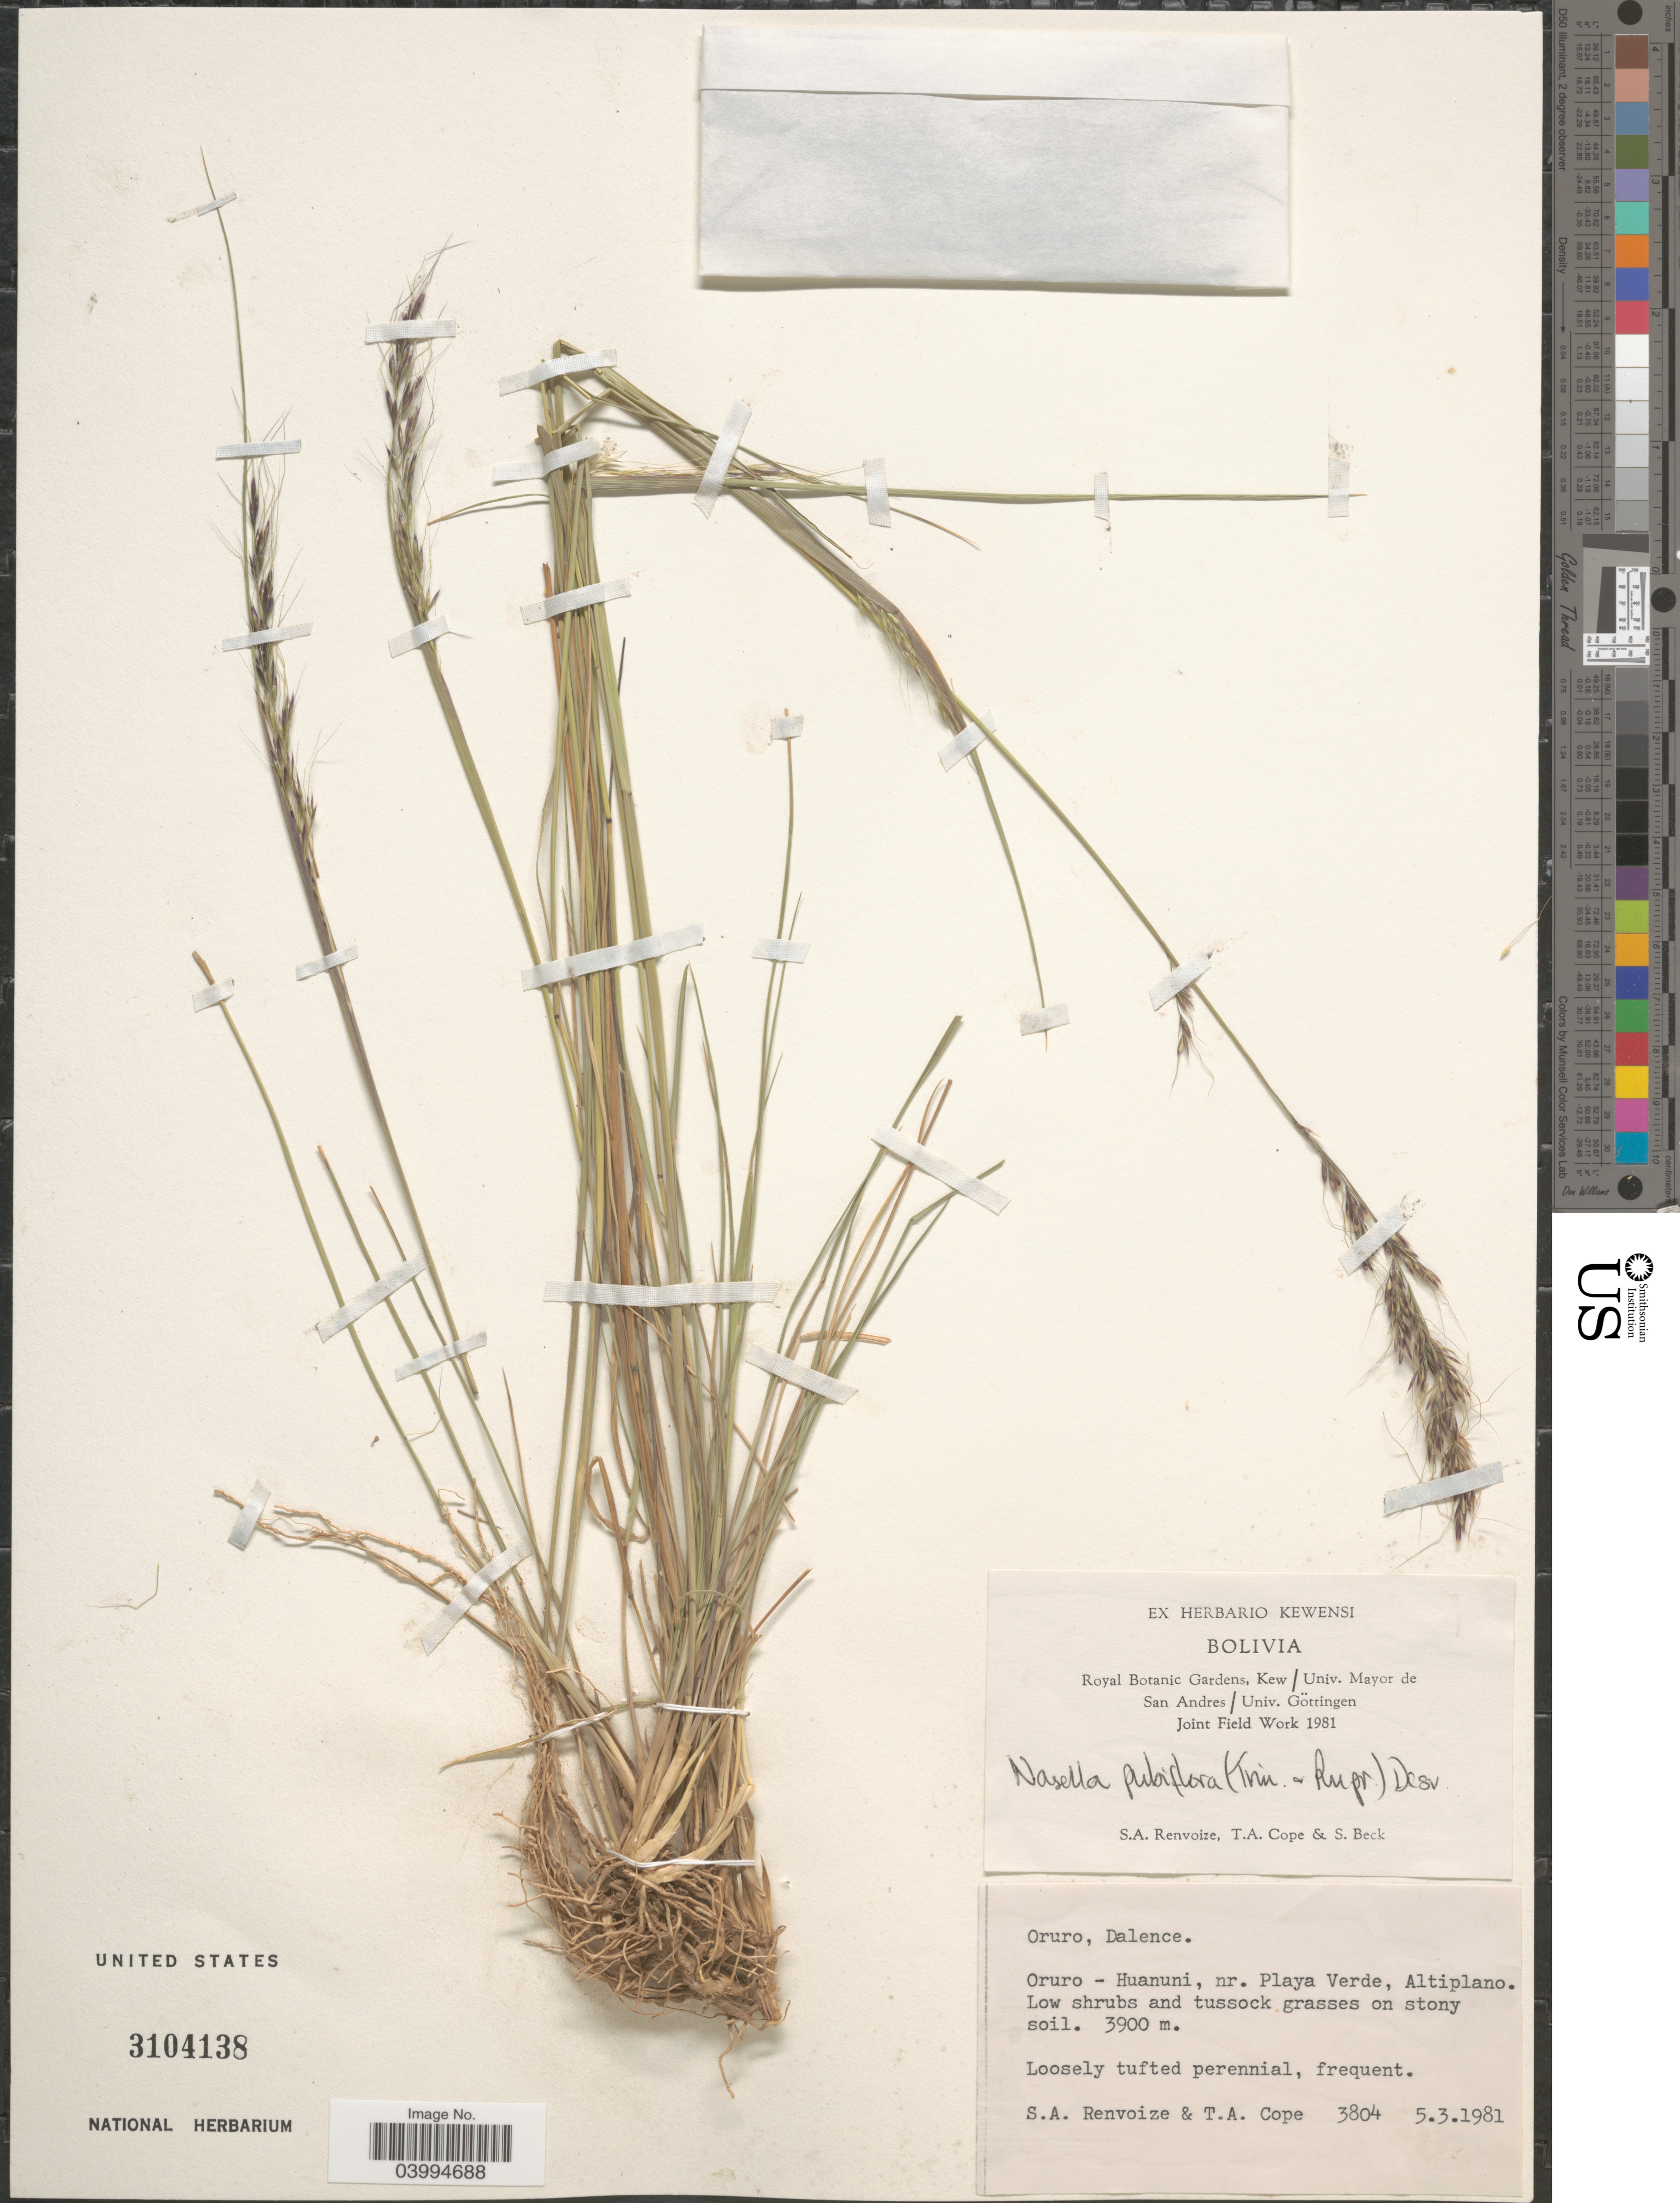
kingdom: Plantae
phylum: Tracheophyta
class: Liliopsida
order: Poales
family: Poaceae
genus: Nassella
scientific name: Nassella pubiflora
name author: (Trin. & Rupr.) É. Desv.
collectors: S. A. Renvoize, T. A. Cope & S. G. Beck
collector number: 3804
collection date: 1981-03-05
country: Bolivia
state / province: Oruro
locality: Oruro, Dalence. Oruro - Huanuni, nr. Playa Verde, Altiplano.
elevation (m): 3900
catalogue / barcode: US 3104138